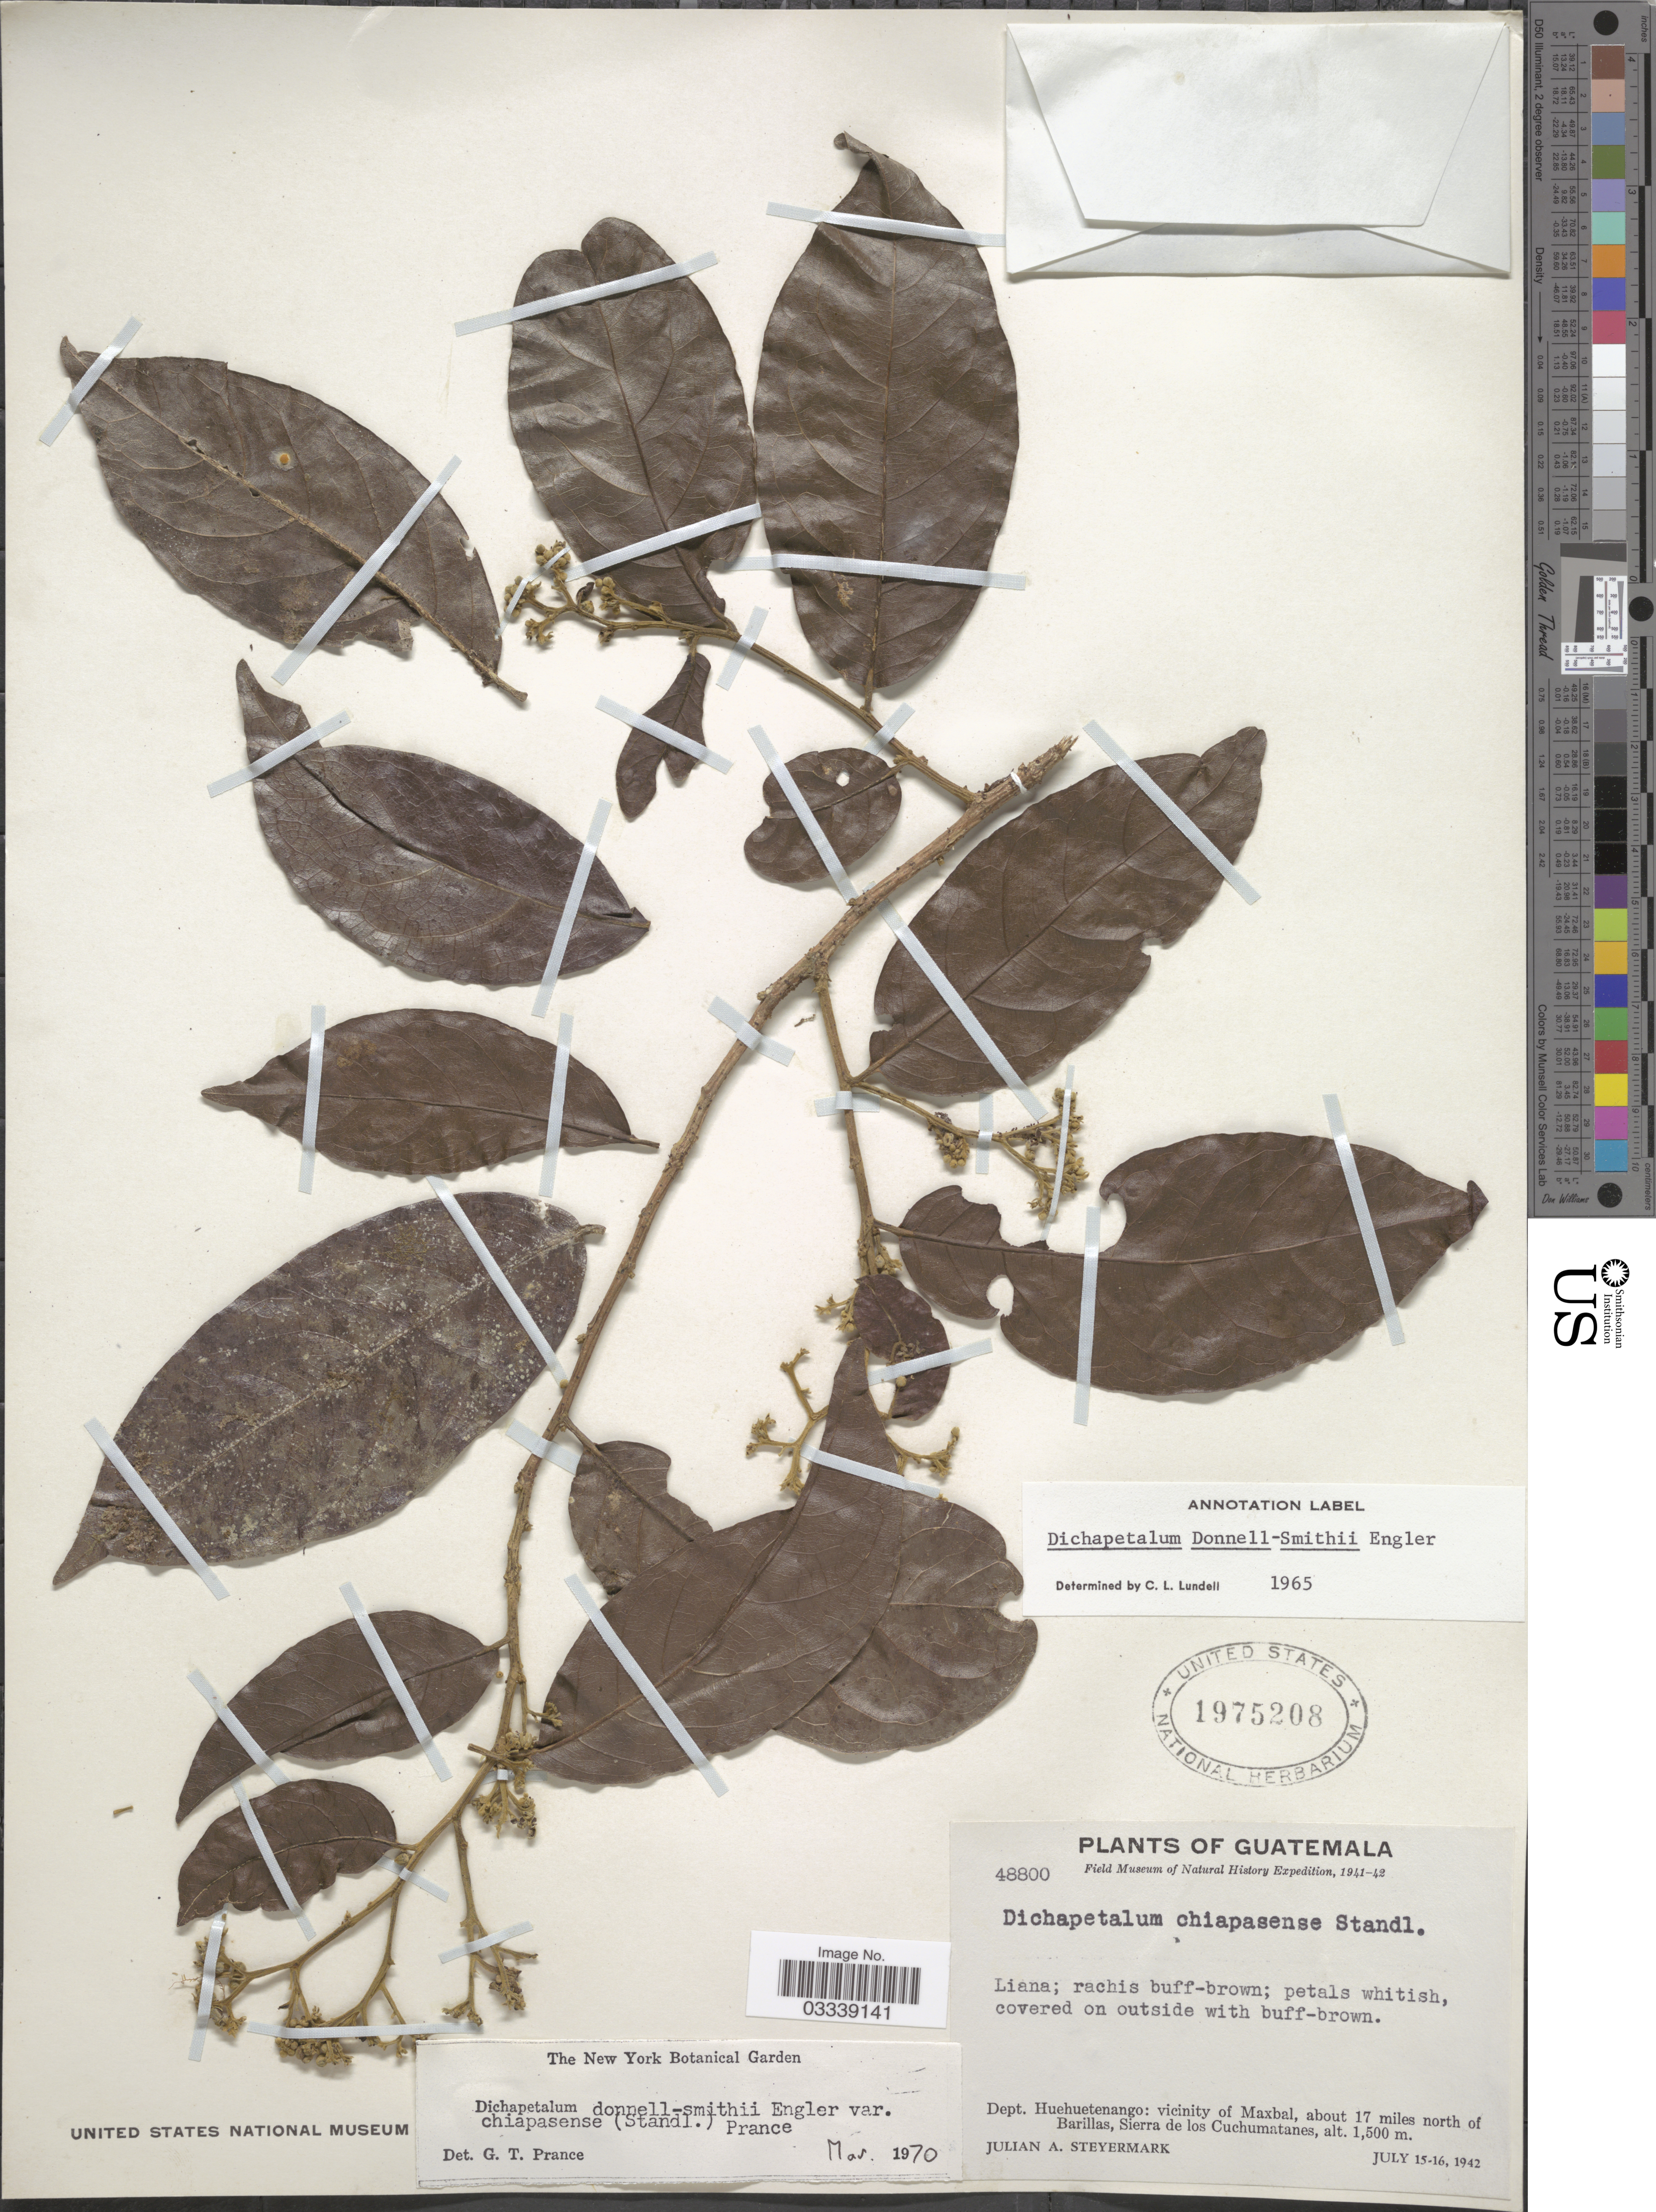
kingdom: Plantae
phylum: Tracheophyta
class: Magnoliopsida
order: Malpighiales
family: Dichapetalaceae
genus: Dichapetalum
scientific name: Dichapetalum donnell-smithii var. chiapasense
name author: (Standl.) Prance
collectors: J. Steyermark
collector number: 48800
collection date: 1942-07-15/1942-07-16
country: Guatemala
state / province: Huehuetenango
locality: Dept. Huehuetenango: vicinity of Maxbal, about 17 miles north of Barillas, Sierra de los Cuchumatanes.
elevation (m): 1500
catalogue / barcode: US 1975208